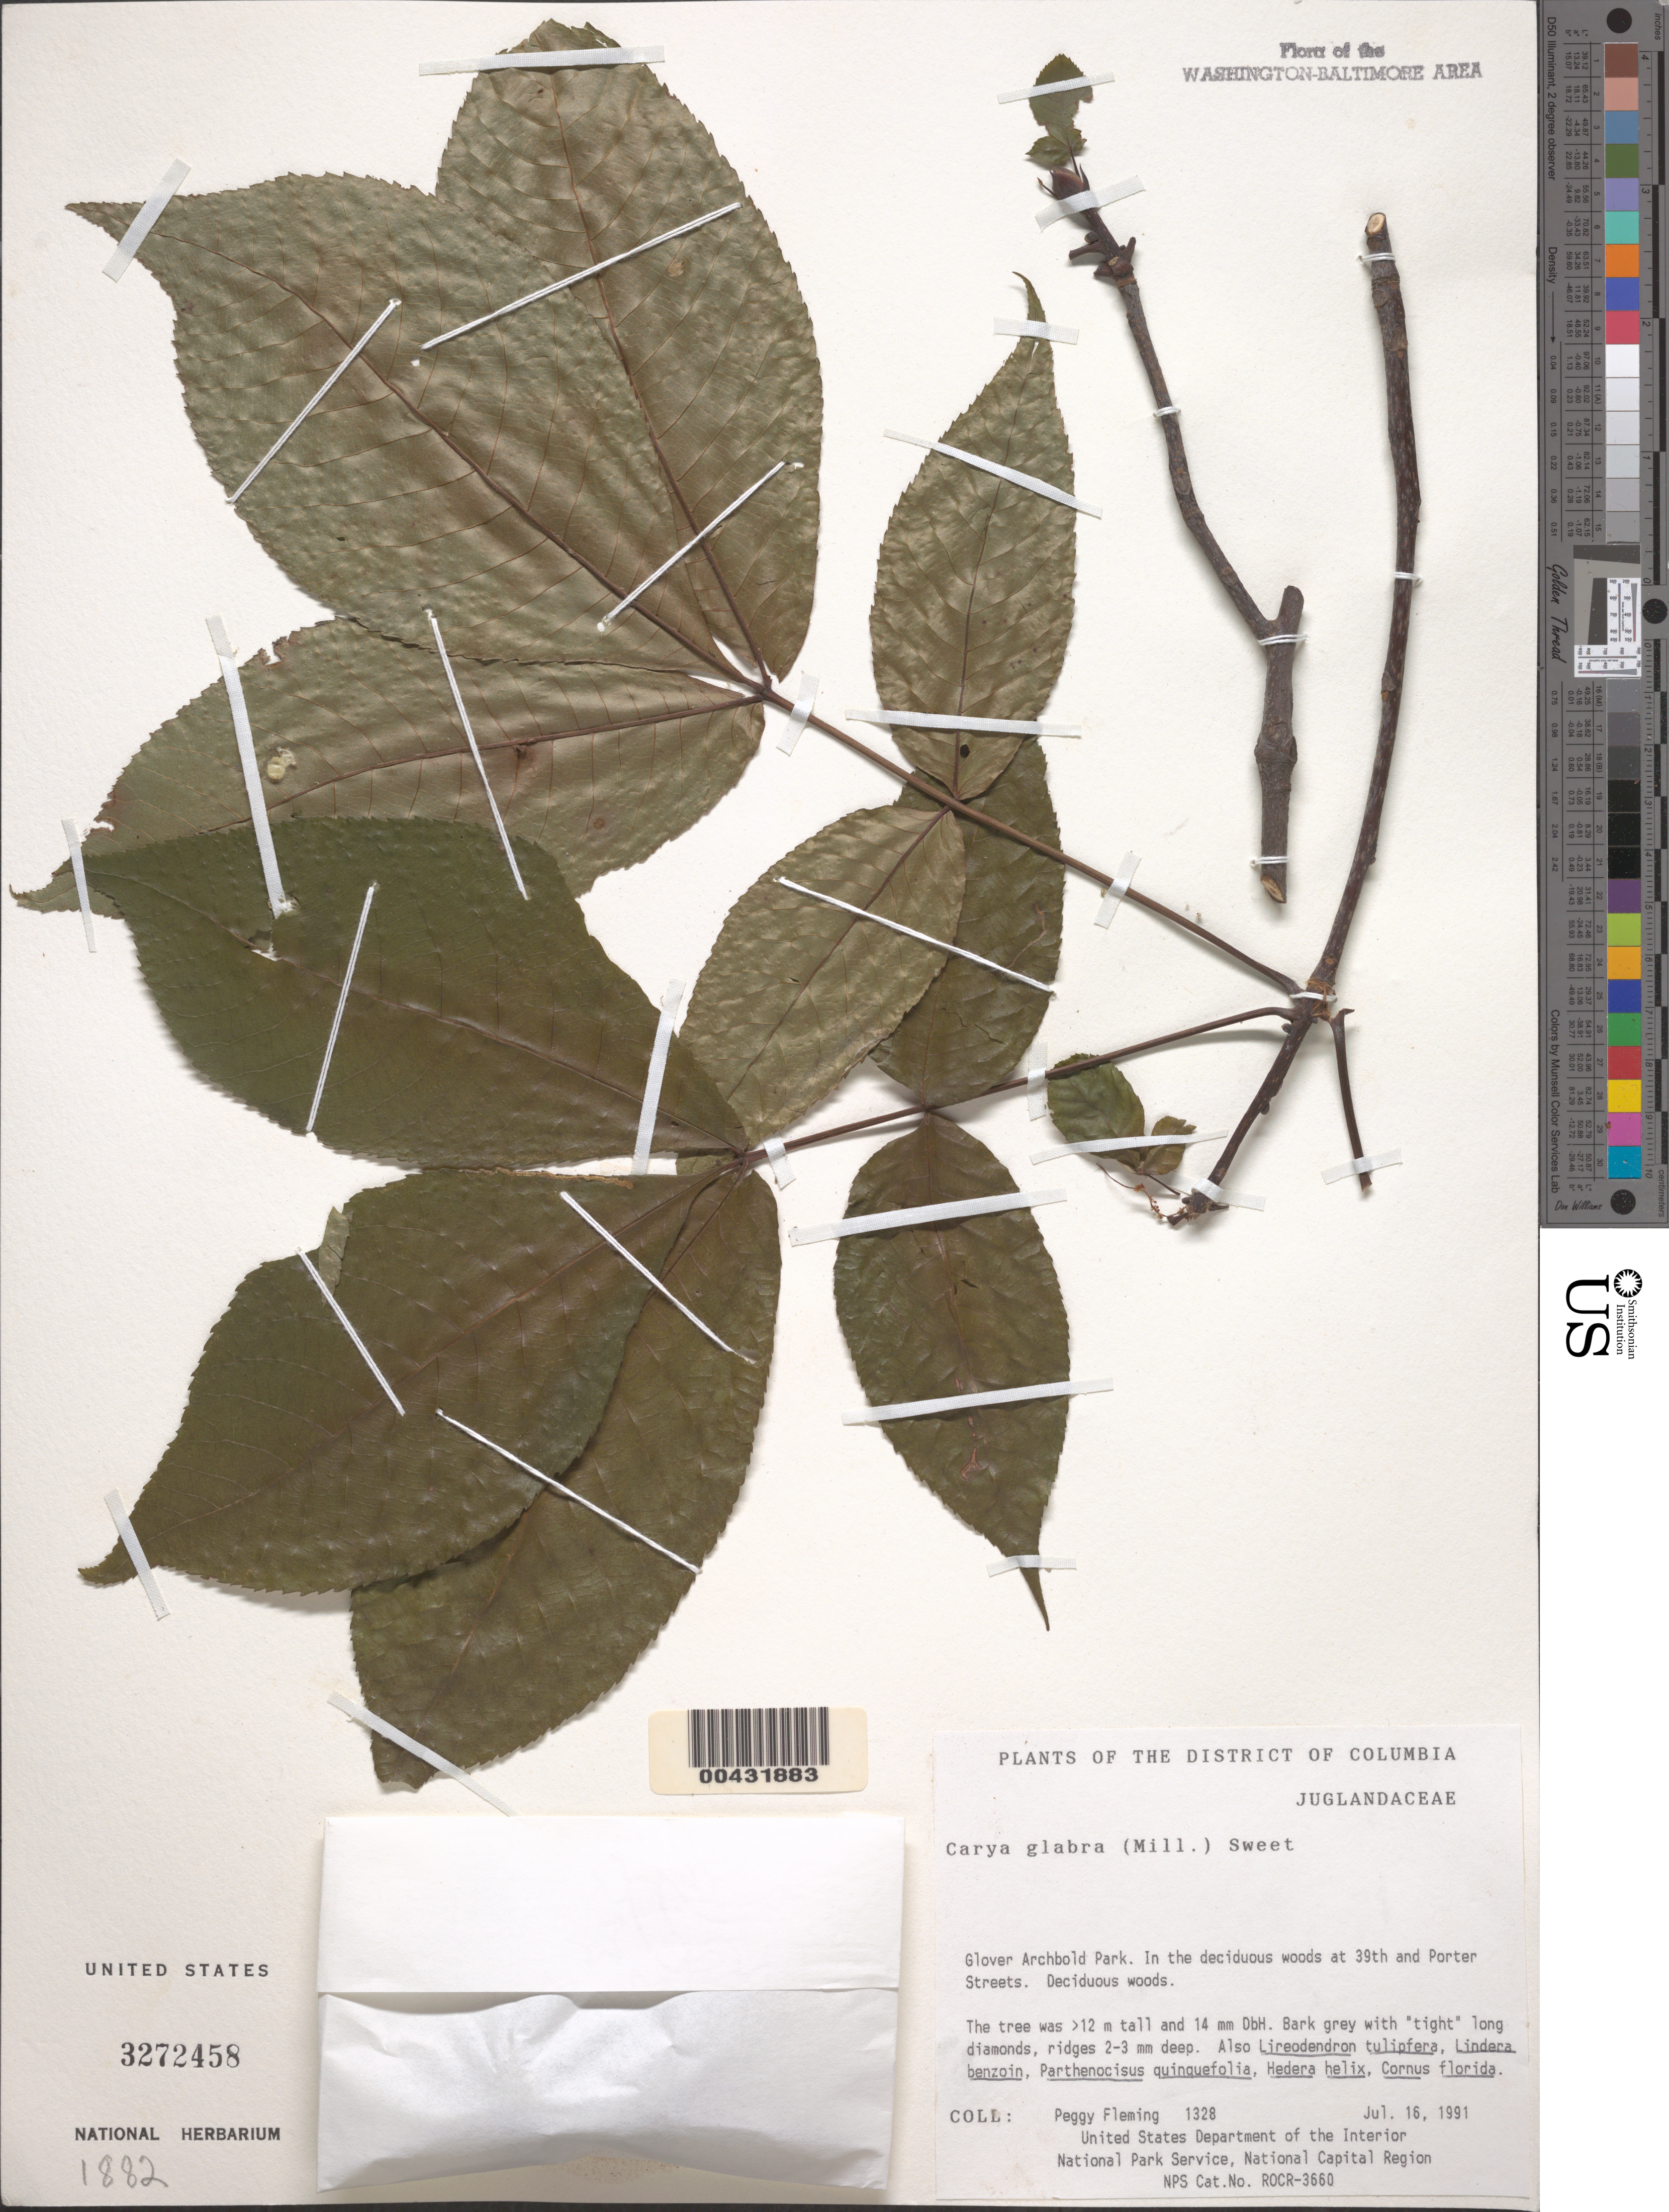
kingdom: Plantae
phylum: Tracheophyta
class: Magnoliopsida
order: Fagales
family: Juglandaceae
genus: Carya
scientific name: Carya glabra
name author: (Mill.) Sweet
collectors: P. Fleming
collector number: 1328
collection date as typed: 16 Jul 1991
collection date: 1991-07-16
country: United States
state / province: District of Columbia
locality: Glover Archbold Park, 39th and Porter Streets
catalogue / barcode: US 3272458